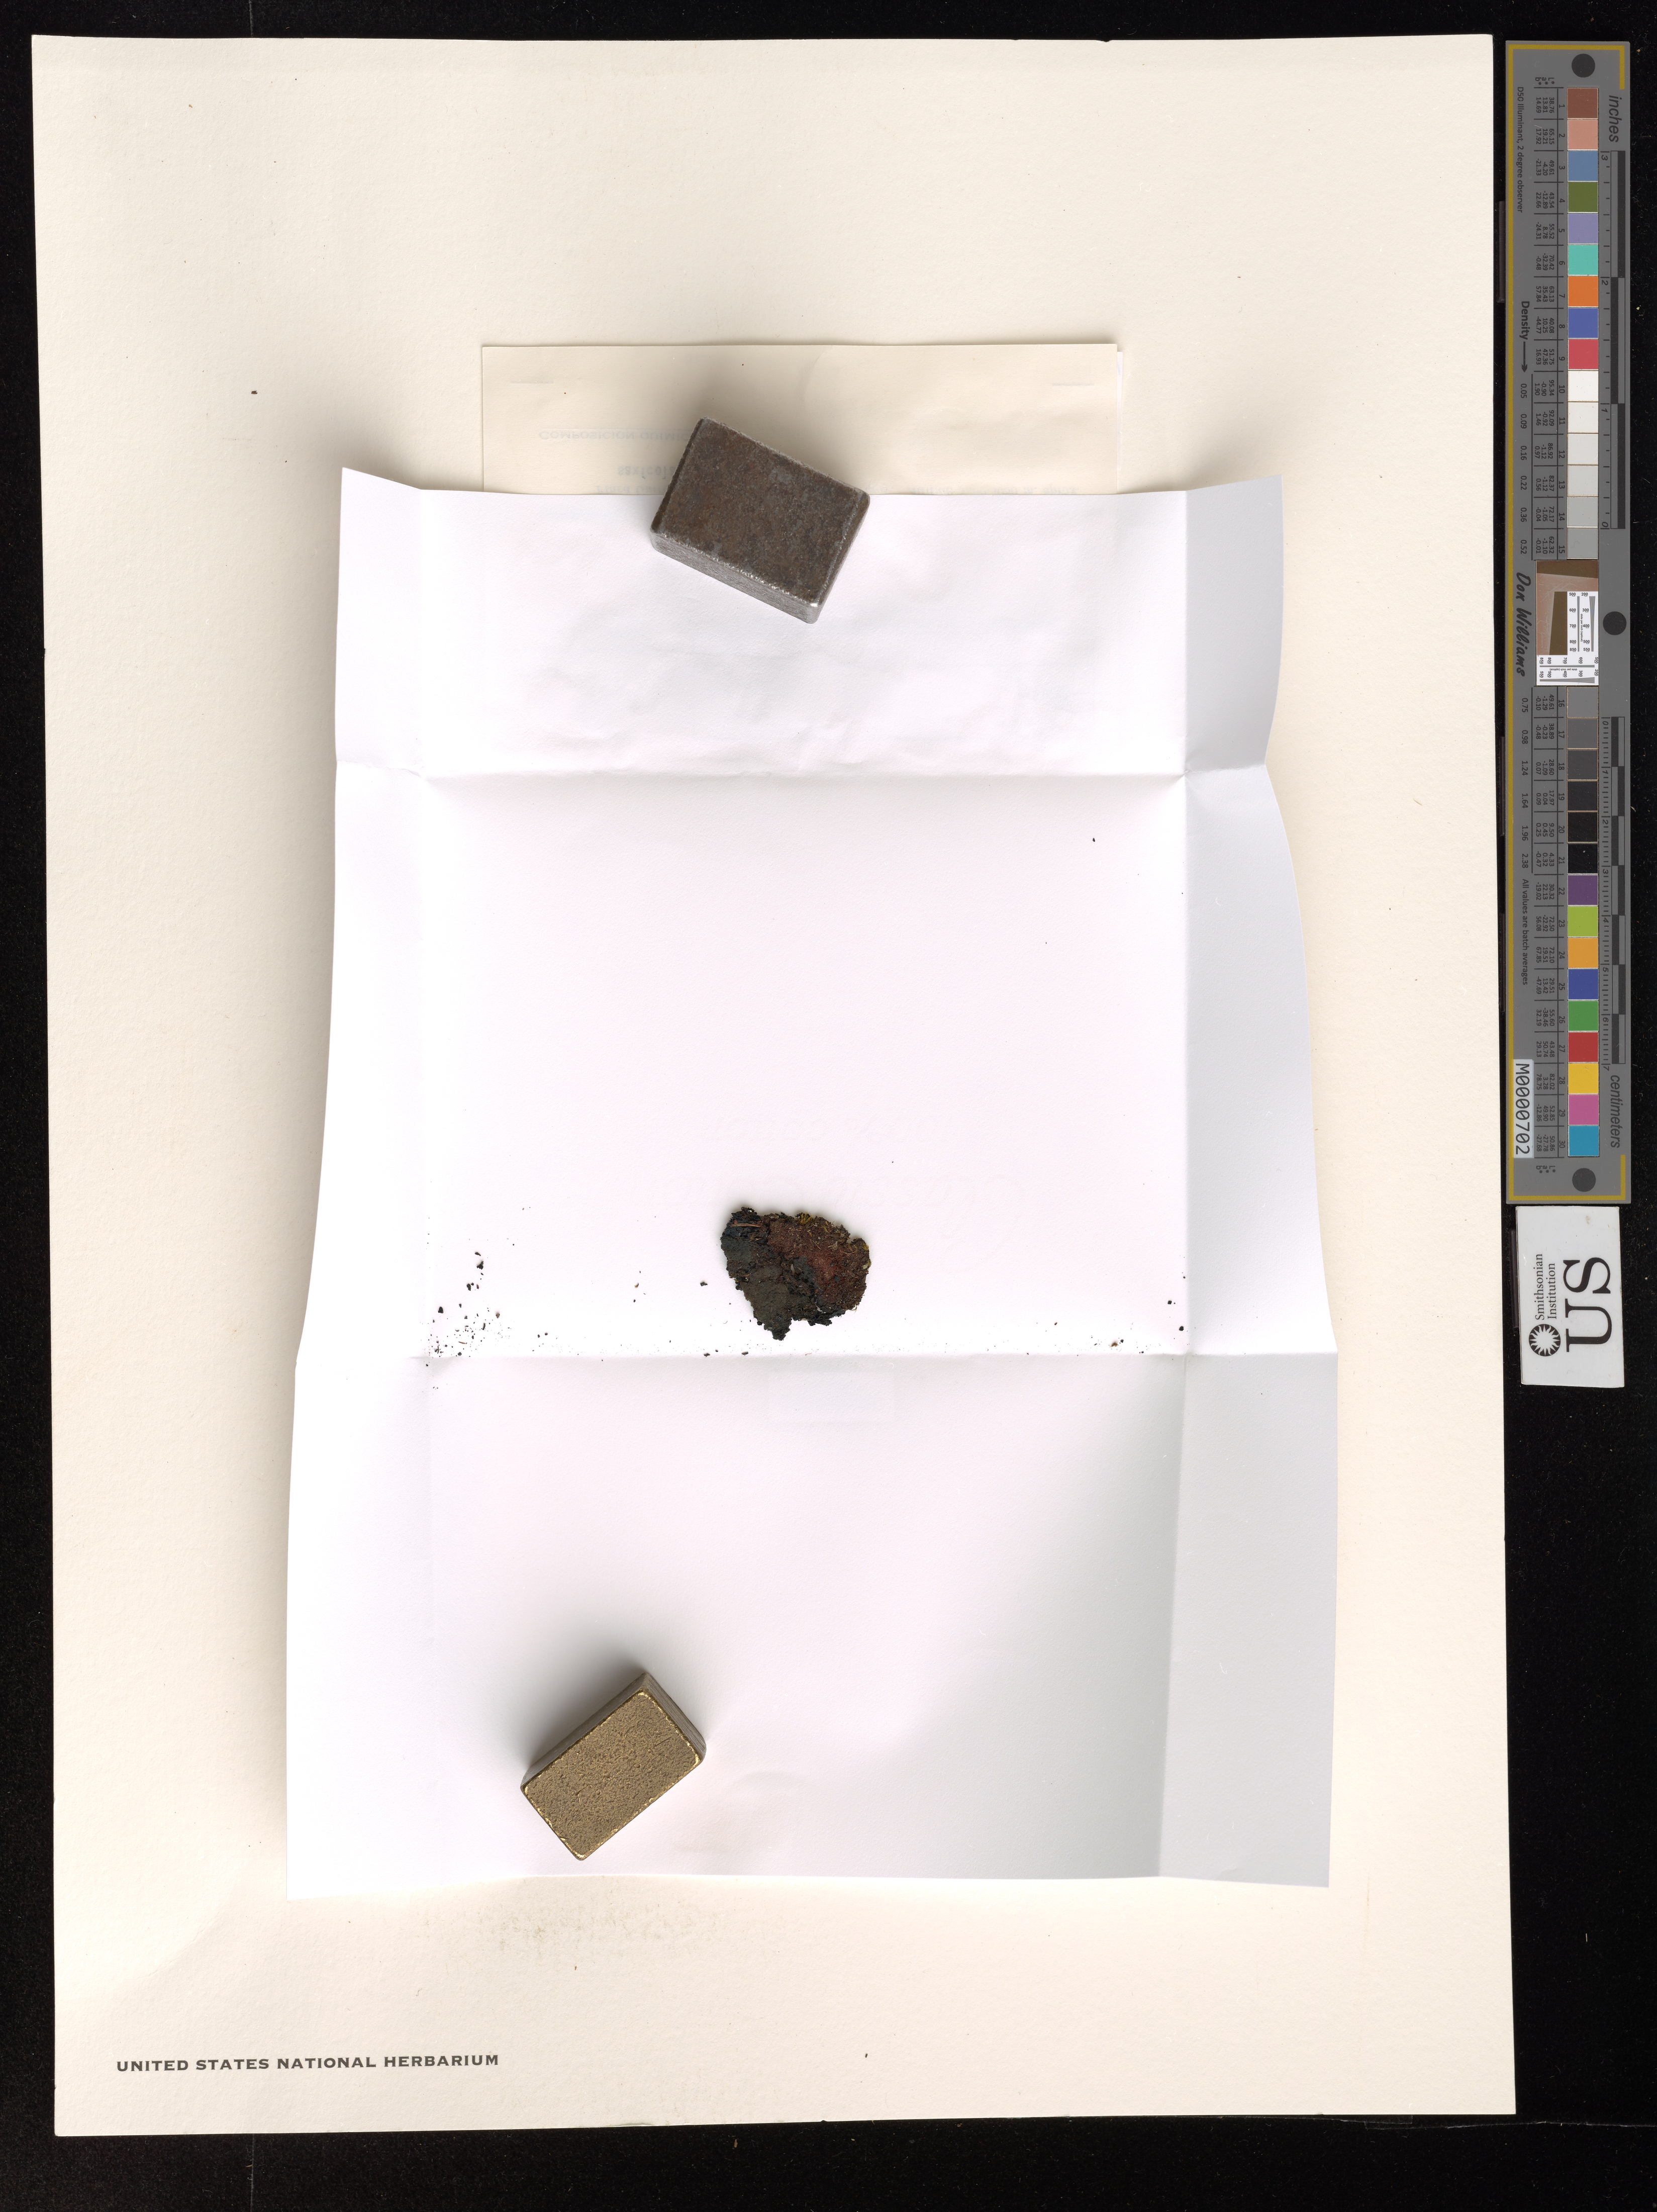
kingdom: Fungi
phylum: Ascomycota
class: Lecanoromycetes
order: Peltigerales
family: Coccocarpiaceae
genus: Coccocarpia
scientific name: Coccocarpia erythroxyli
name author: (Spreng.) Swinscow & Krog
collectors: M. López Figueiras & L. E. Ruíz-Terán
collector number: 11080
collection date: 1975-12-20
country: Venezuela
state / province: Trujillo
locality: Finca Guirigay-Río Burate, páramo de Guirigay.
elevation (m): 3200